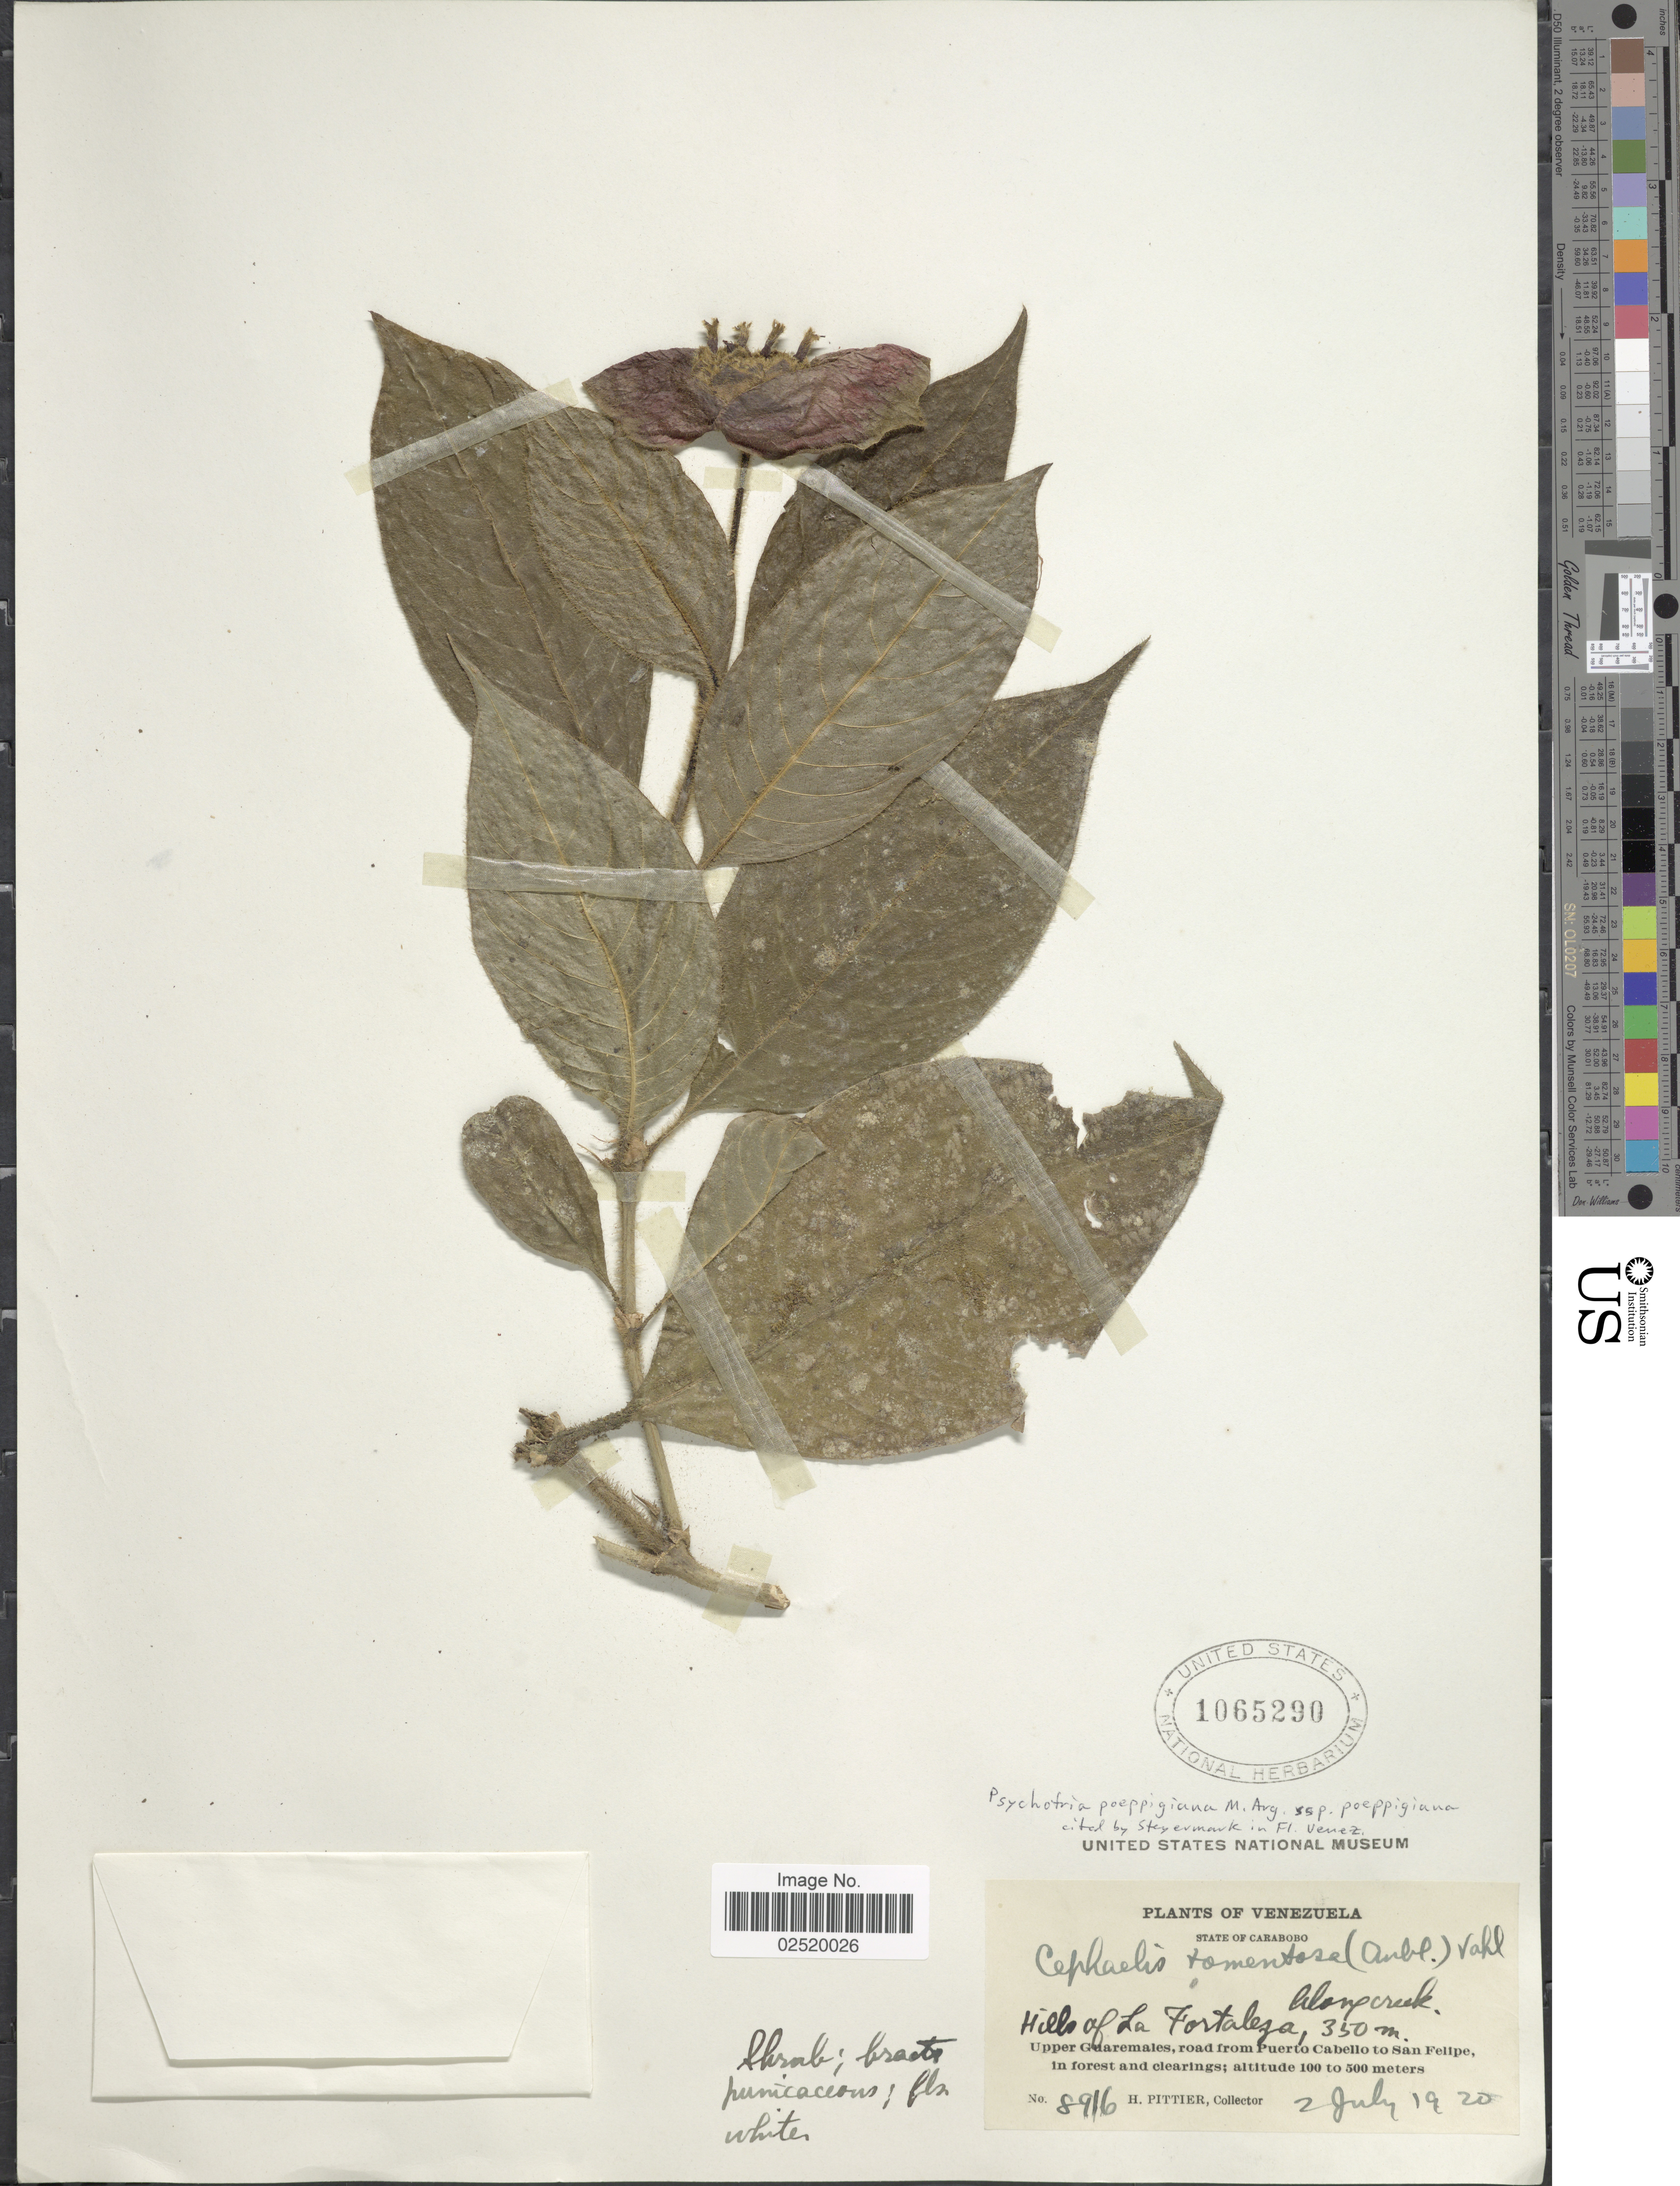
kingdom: Plantae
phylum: Tracheophyta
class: Magnoliopsida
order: Gentianales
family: Rubiaceae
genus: Psychotria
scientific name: Psychotria poeppigiana subsp. poeppigiana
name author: Müll. Arg.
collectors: H. F. Pittier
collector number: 8916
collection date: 1920-07-02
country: Venezuela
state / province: Carabobo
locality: State of Carabobo, Upper Guaremales, road from Puerto Cabello to San Felipe, in forest and clearings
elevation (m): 100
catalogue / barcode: US 1065290